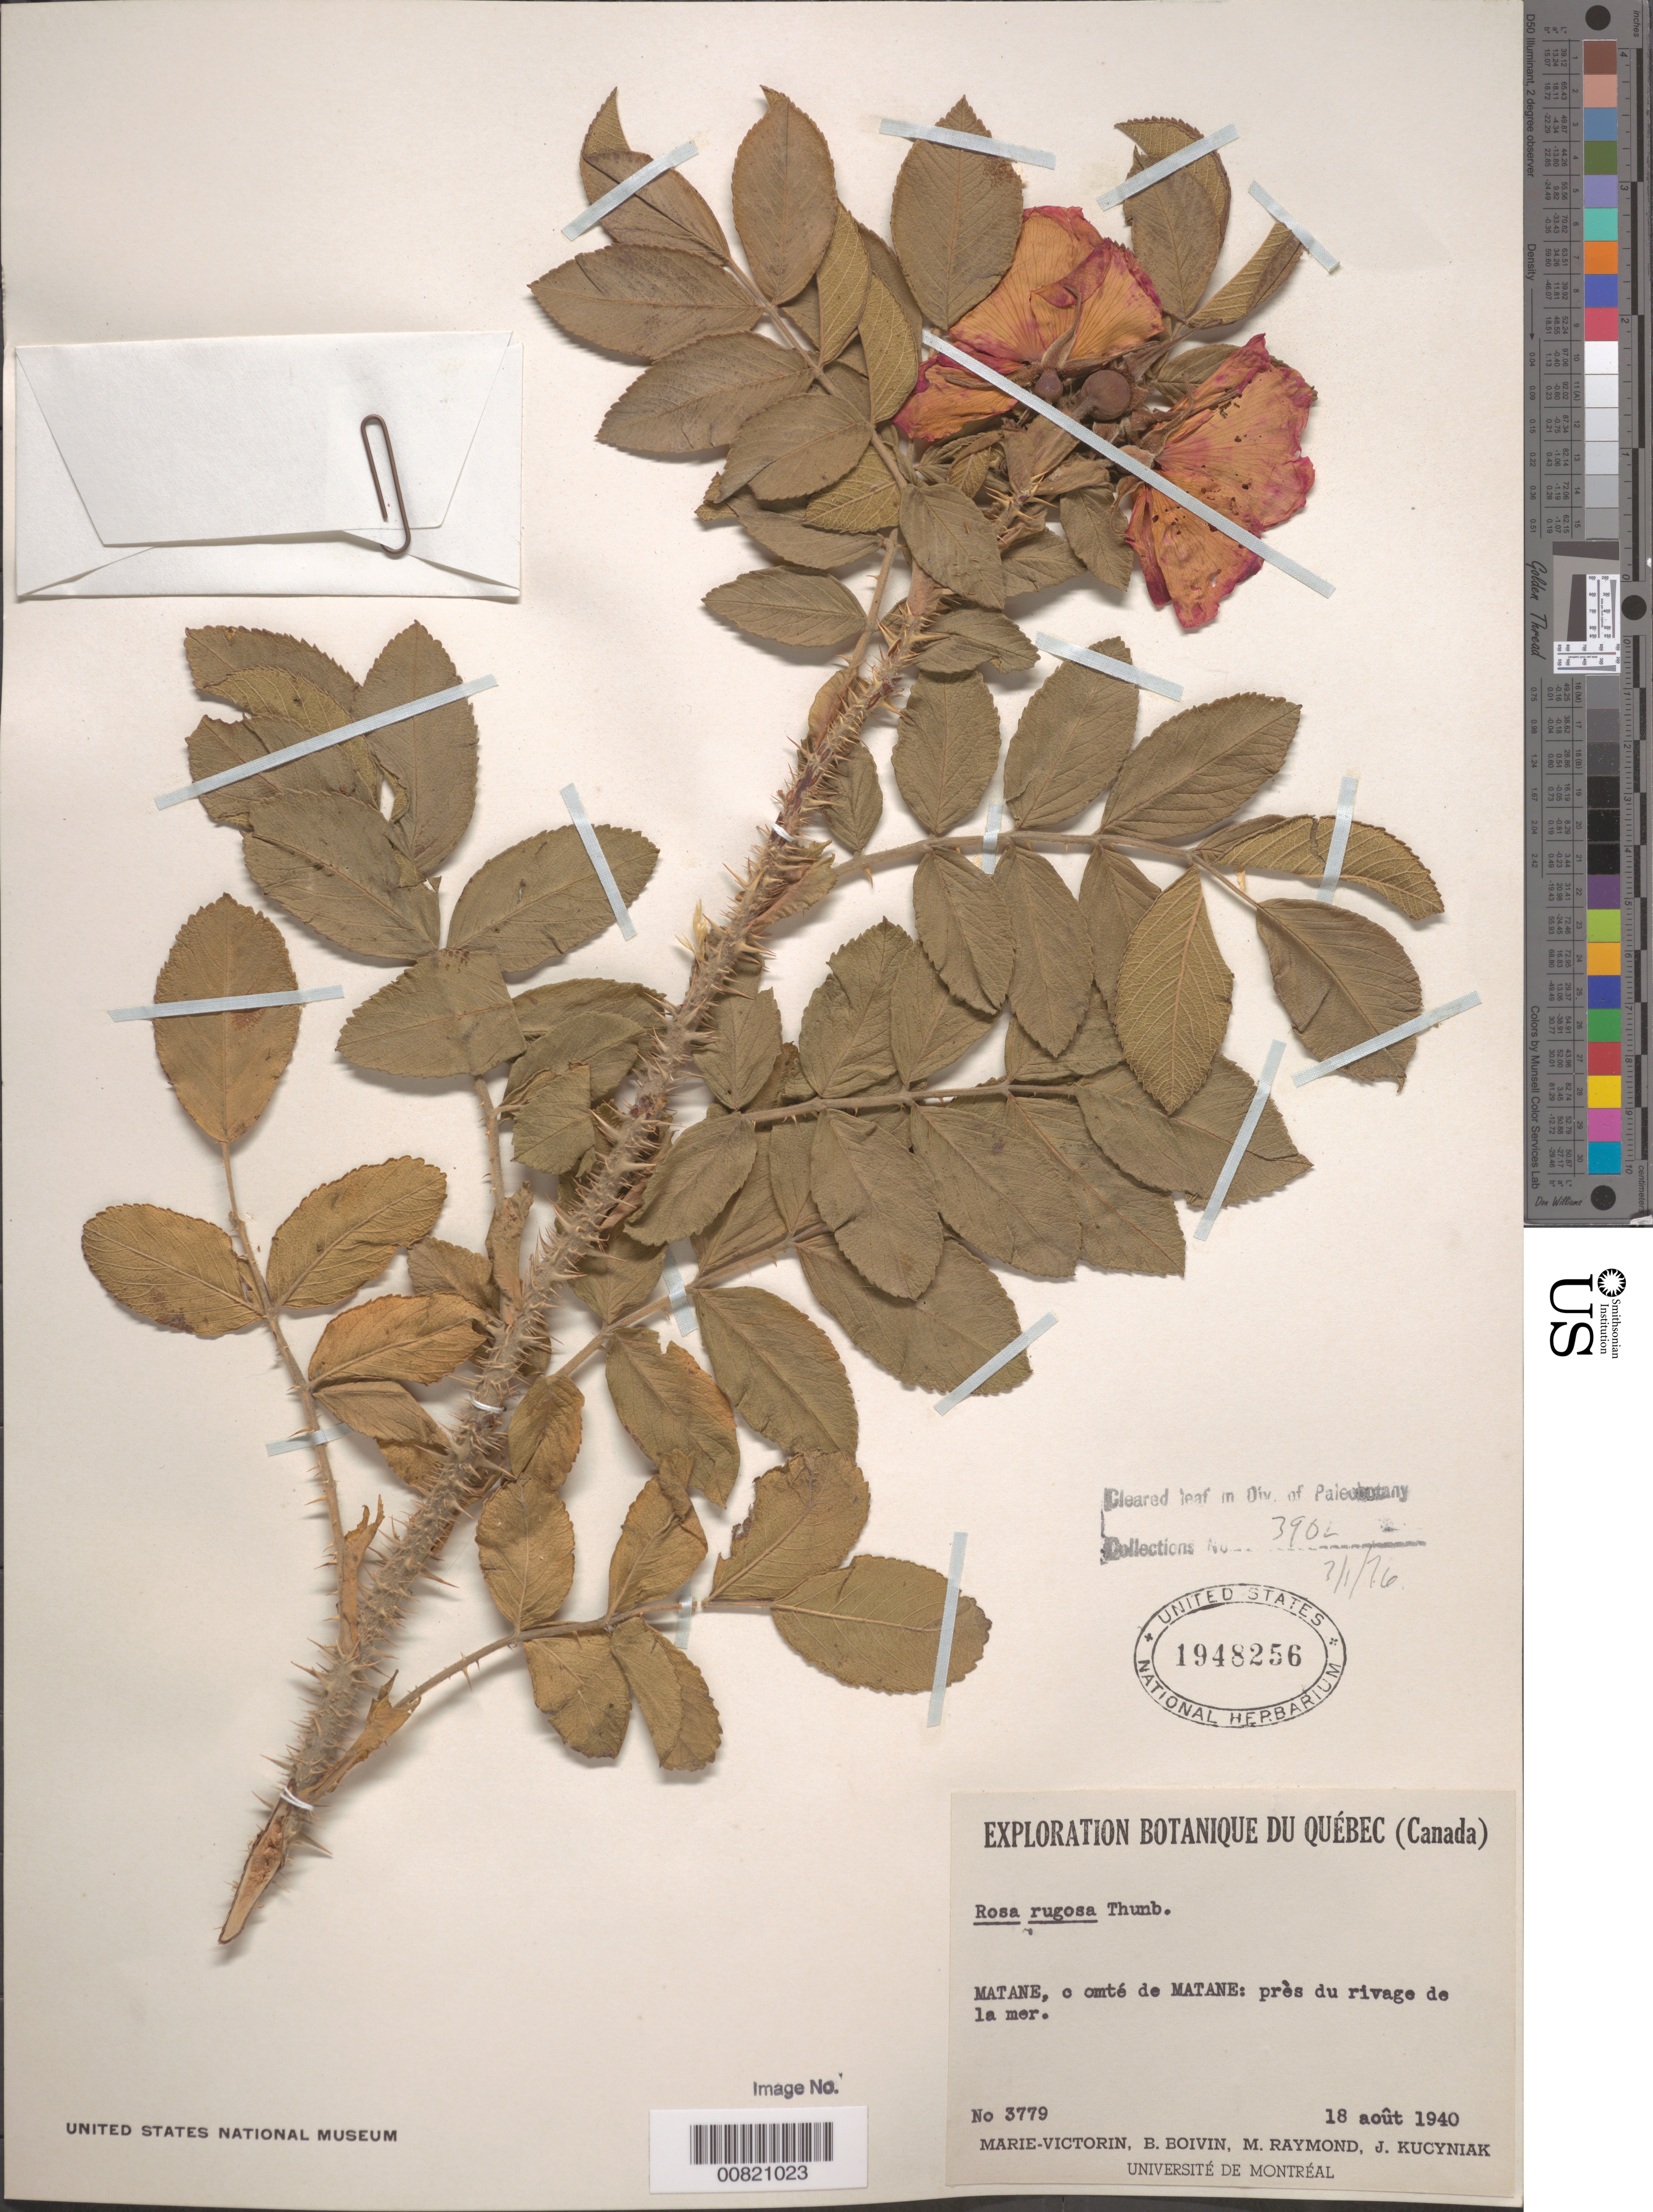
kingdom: Plantae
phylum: Tracheophyta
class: Magnoliopsida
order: Rosales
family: Rosaceae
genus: Rosa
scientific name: Rosa rugosa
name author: Thunb.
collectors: Fr. Marie-Victorin, J. R. B. Boivin, M. Raymond & J. Kucyniak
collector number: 3779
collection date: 1940-08-18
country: Canada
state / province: Quebec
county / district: Matane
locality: Near the seacoast, Matane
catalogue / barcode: US 1948256